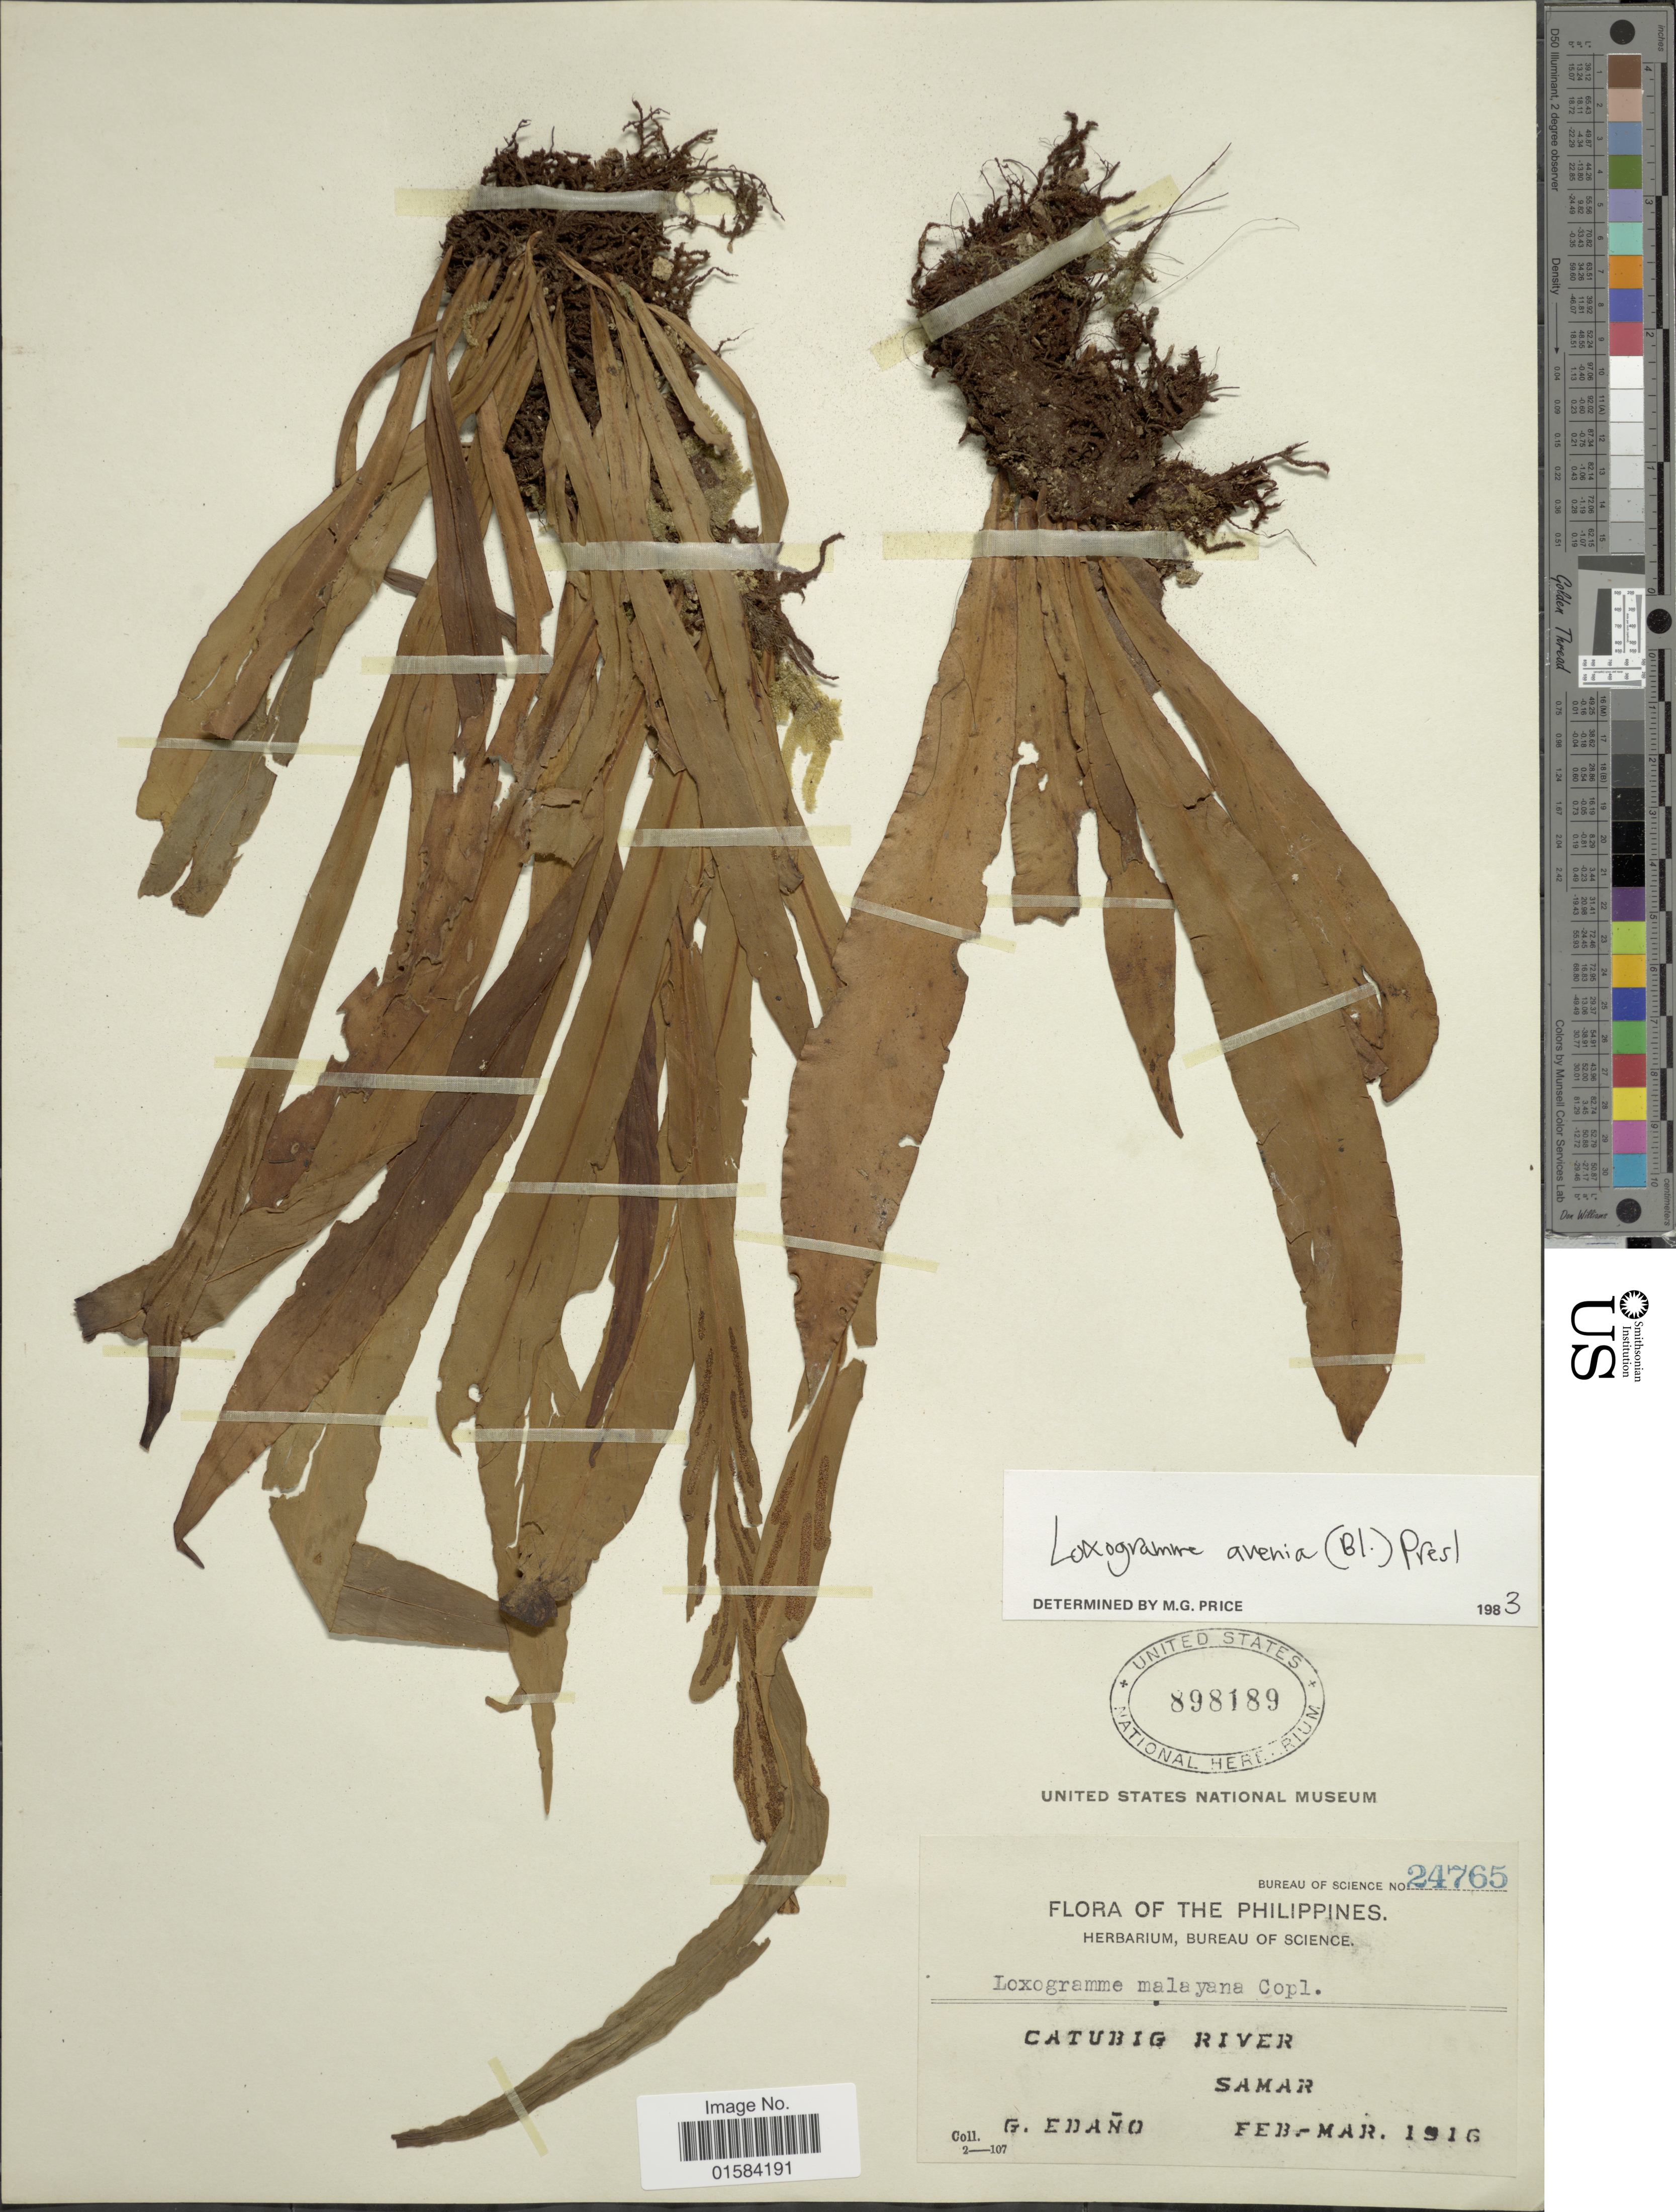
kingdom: Plantae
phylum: Tracheophyta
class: Polypodiopsida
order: Polypodiales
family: Polypodiaceae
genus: Loxogramme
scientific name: Loxogramme avenia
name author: (Blume) C. Presl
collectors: G. Edaño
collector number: Bureau of Science 24765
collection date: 1916-02/1916-03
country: Philippines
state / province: Eastern Visayas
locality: Catubig River, Samar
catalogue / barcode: US 898189